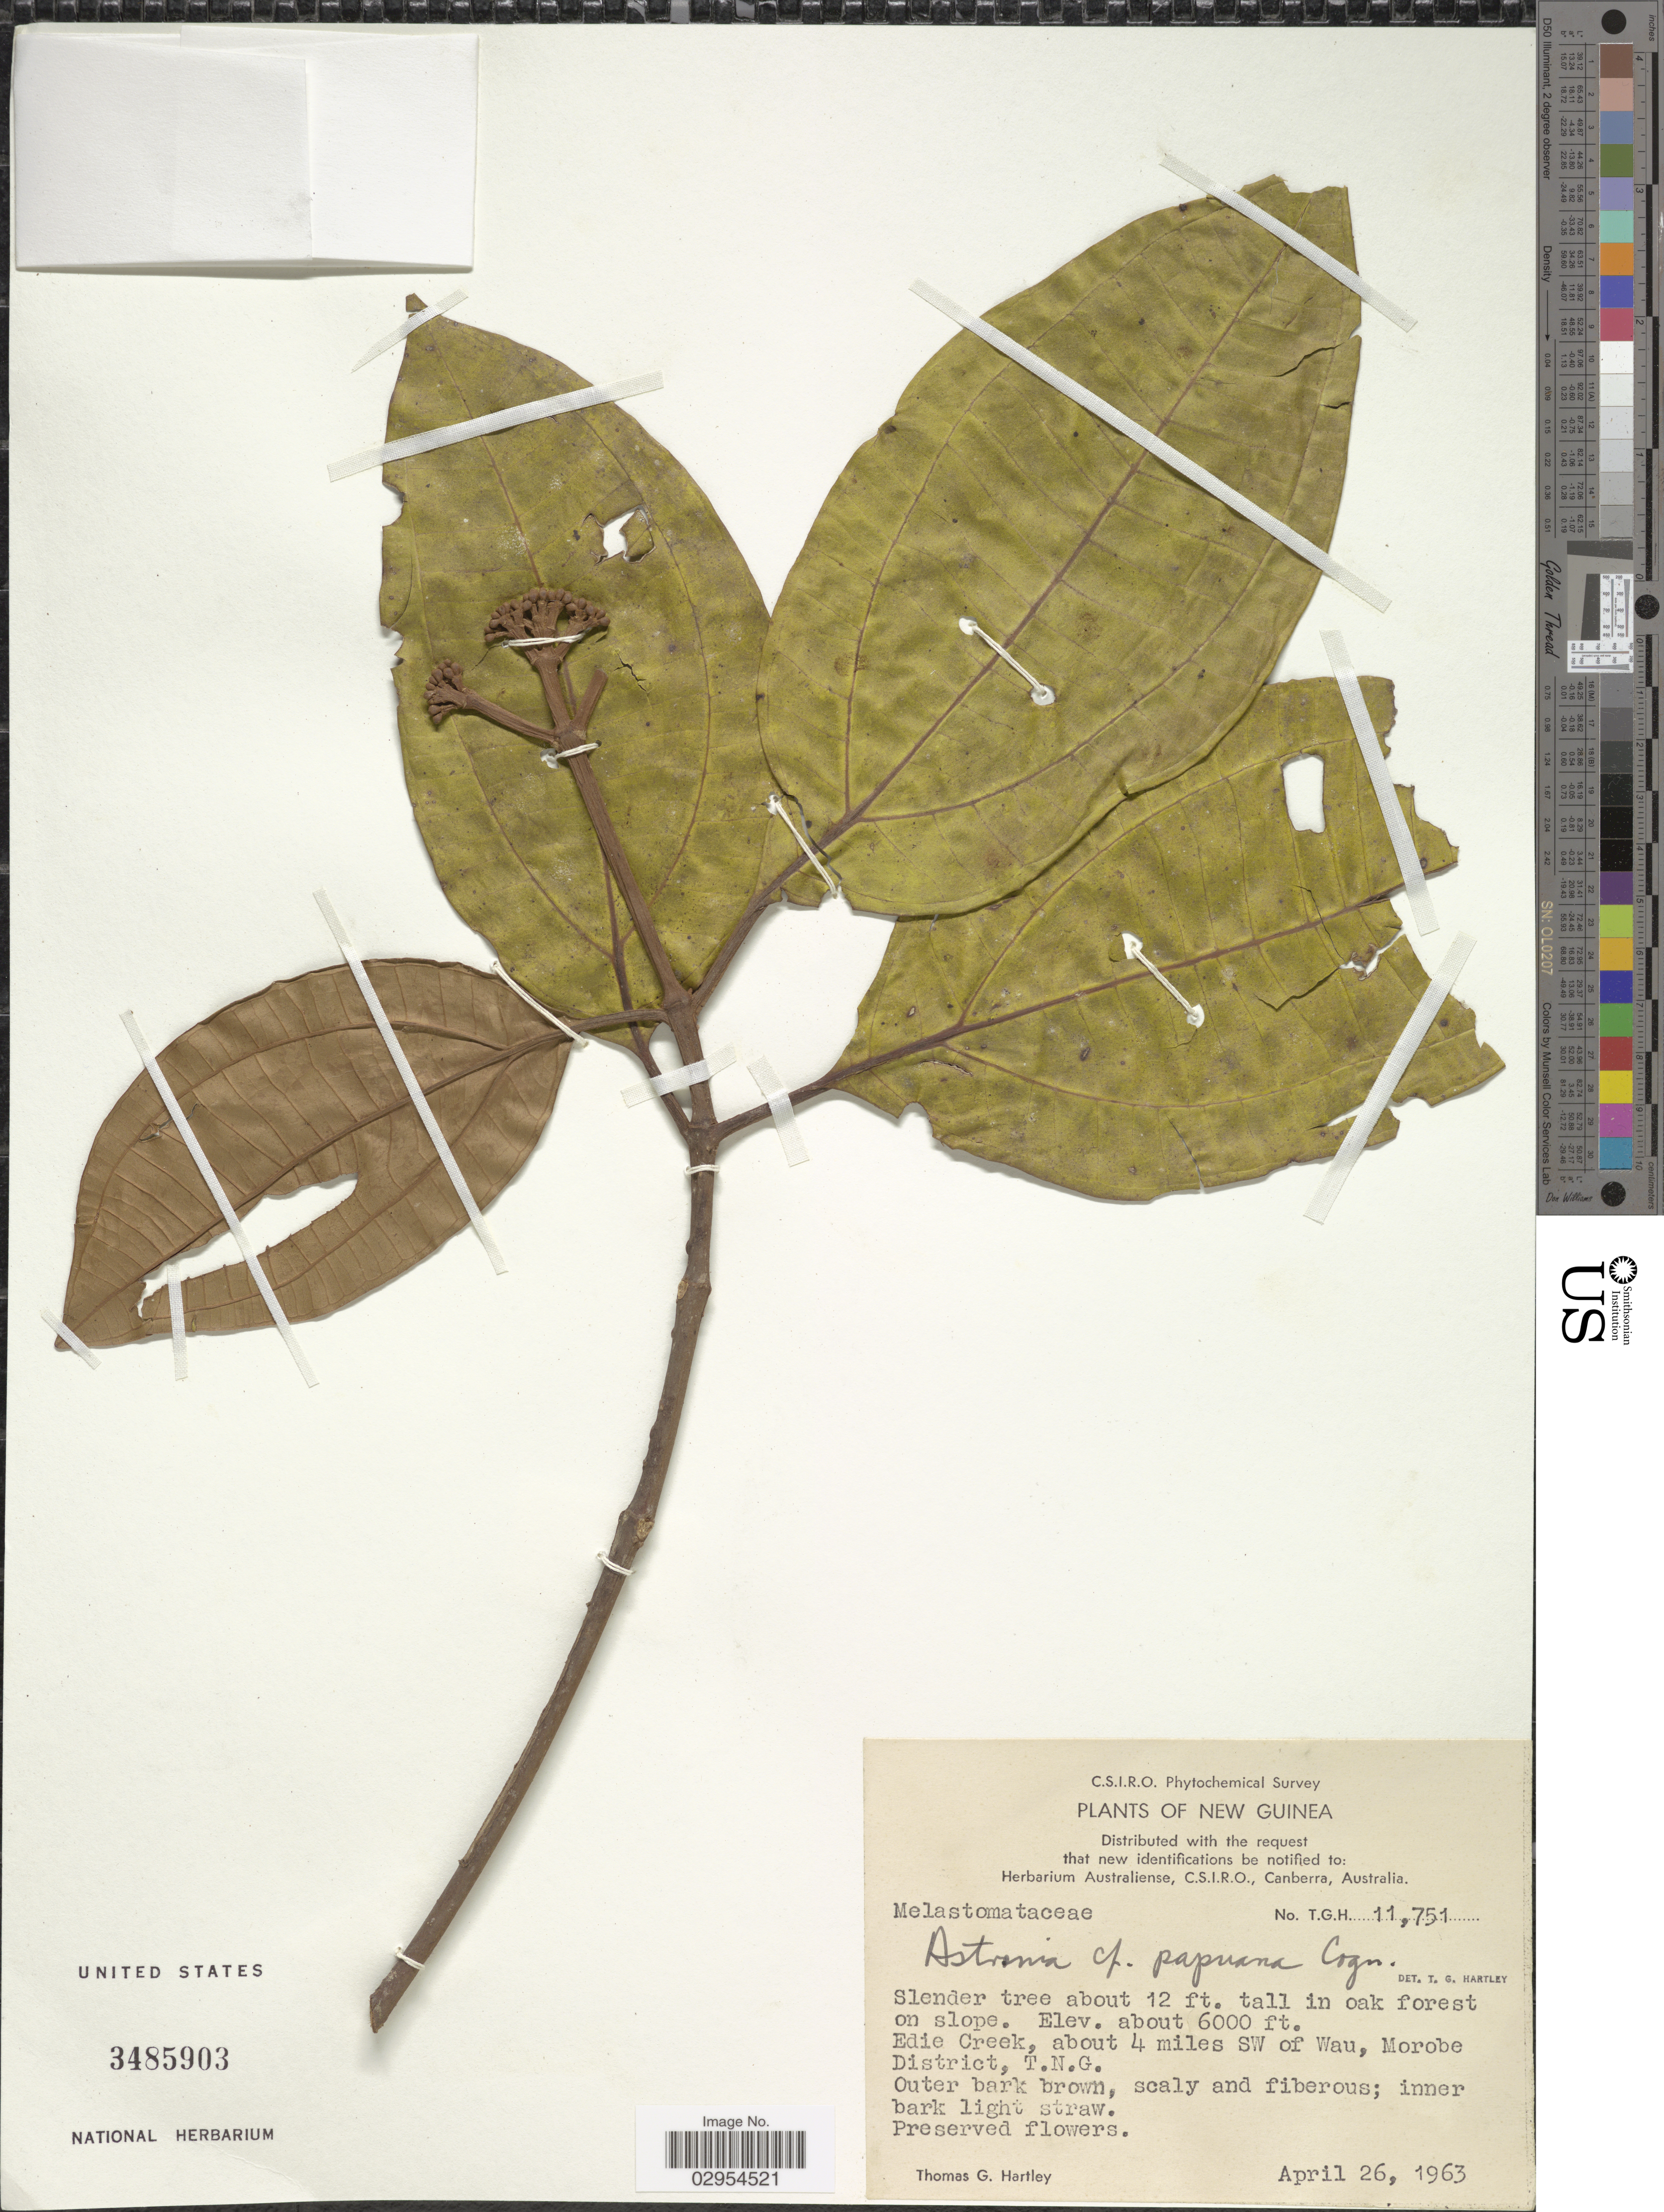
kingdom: Plantae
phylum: Tracheophyta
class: Magnoliopsida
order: Myrtales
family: Melastomataceae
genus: Astronia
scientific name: Astronia papuana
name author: Cogn.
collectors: T. G. Hartley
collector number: T.G.H.11751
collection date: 1963-04-26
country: Papua New Guinea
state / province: Morobe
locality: New Guinea. Edie Creek, about 4 miles SW of Wai, Morobe District, T.N.G.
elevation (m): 1829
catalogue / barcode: US 3485903